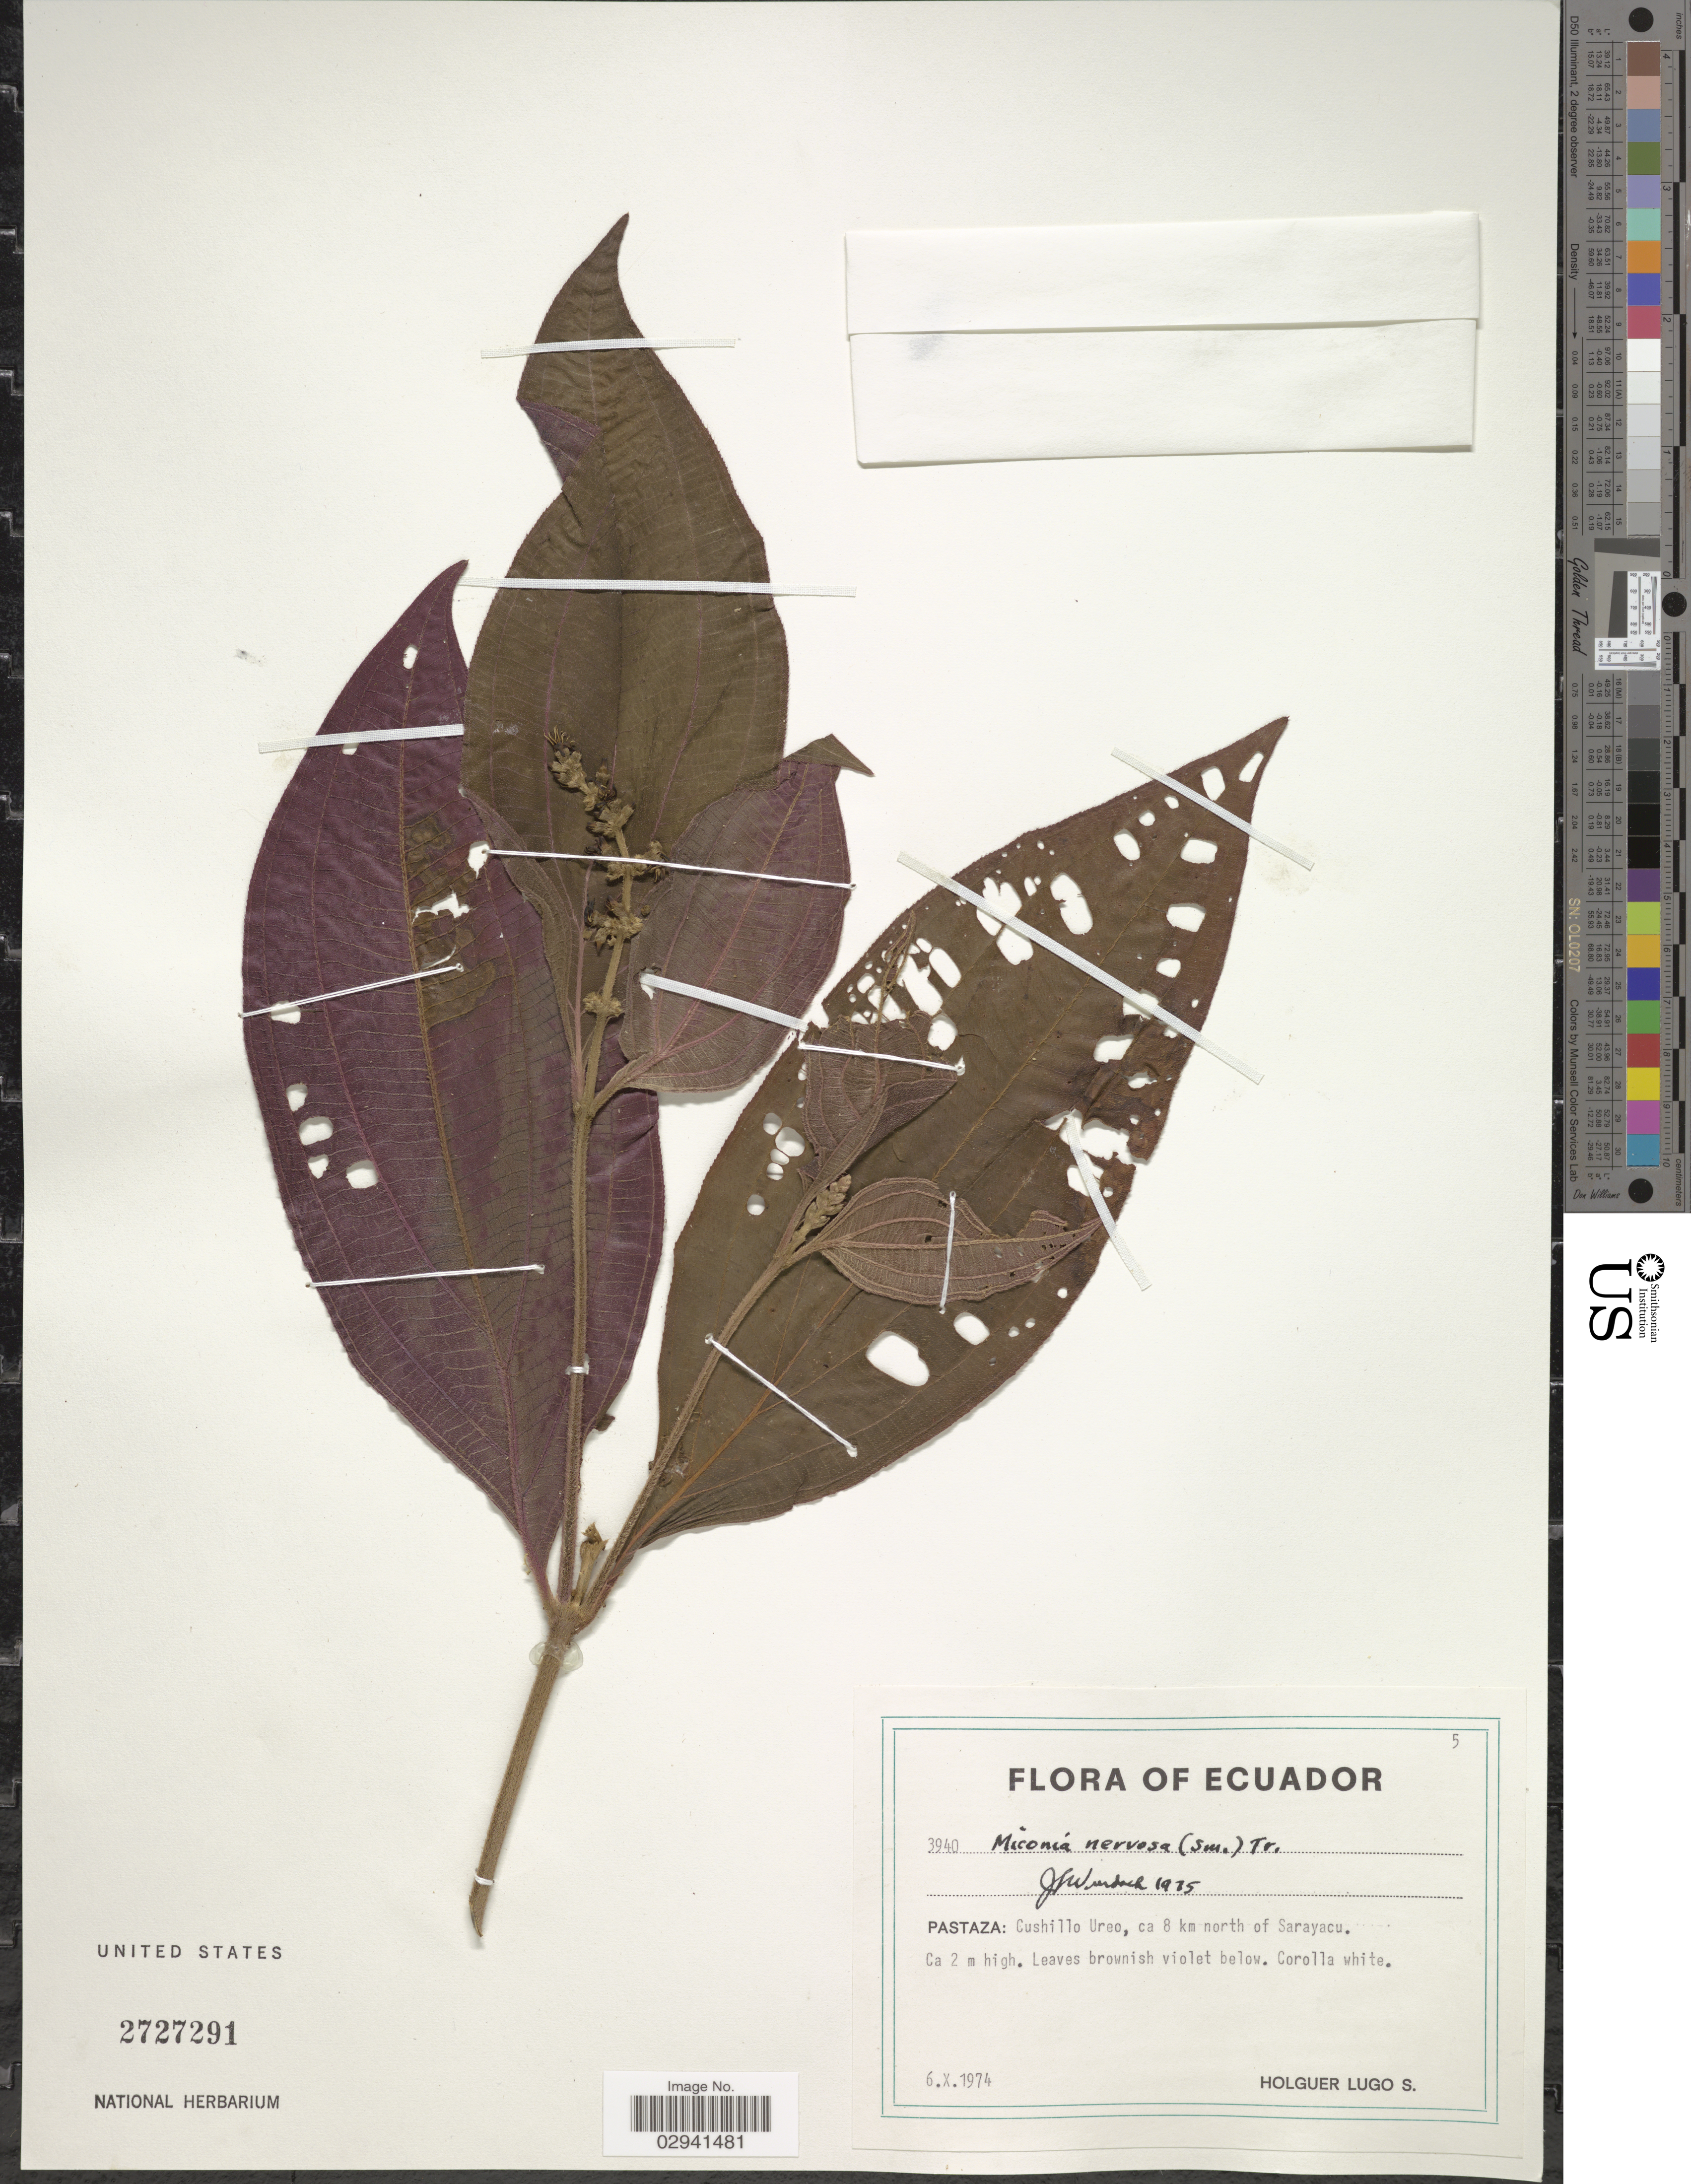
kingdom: Plantae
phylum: Tracheophyta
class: Magnoliopsida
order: Myrtales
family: Melastomataceae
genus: Miconia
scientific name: Miconia nervosa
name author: (Sm.) Triana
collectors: H. Lugo S.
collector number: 3940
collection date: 1974-10-06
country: Ecuador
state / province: Pastaza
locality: Cushillo Ureo, ca 8 km north of Sarayacu.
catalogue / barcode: US 2727291